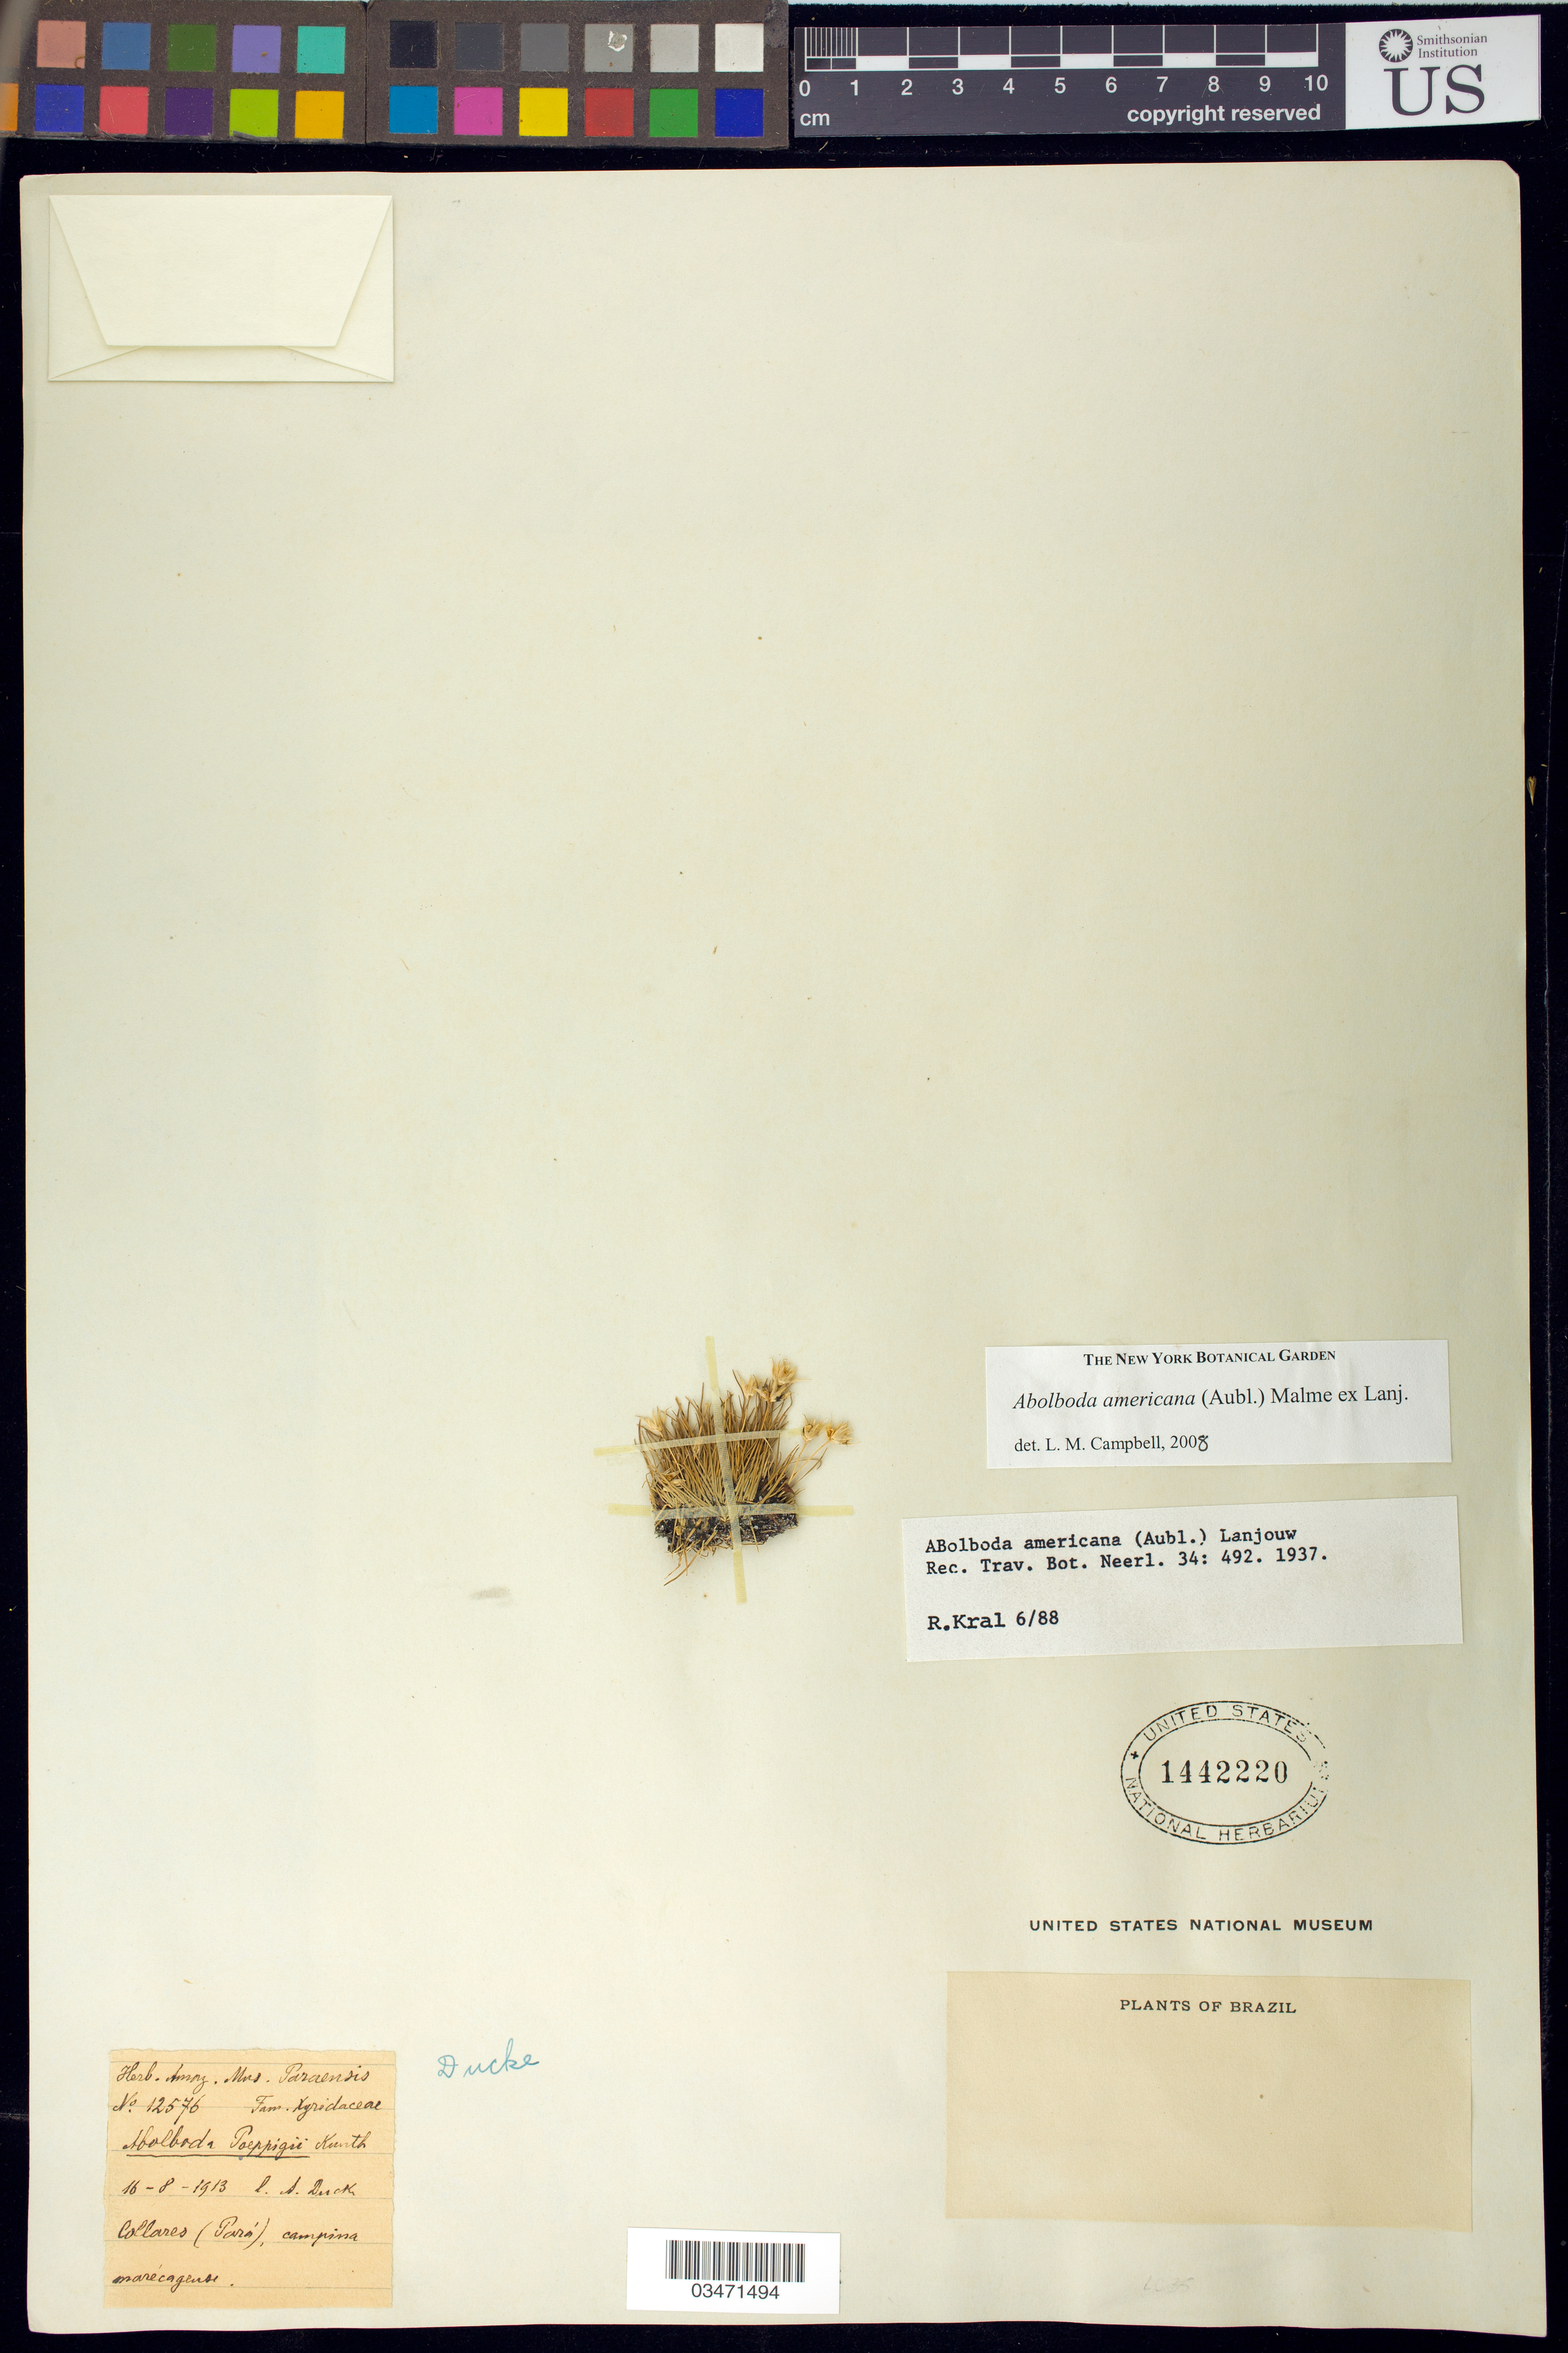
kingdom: Plantae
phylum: Tracheophyta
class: Liliopsida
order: Poales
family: Xyridaceae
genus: Abolboda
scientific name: Abolboda americana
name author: (Aubl.) Lanj.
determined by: Campbell, L. M.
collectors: A. Ducke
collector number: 12576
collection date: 1913-08-16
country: Brazil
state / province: Pará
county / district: Colares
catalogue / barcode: US 1442220